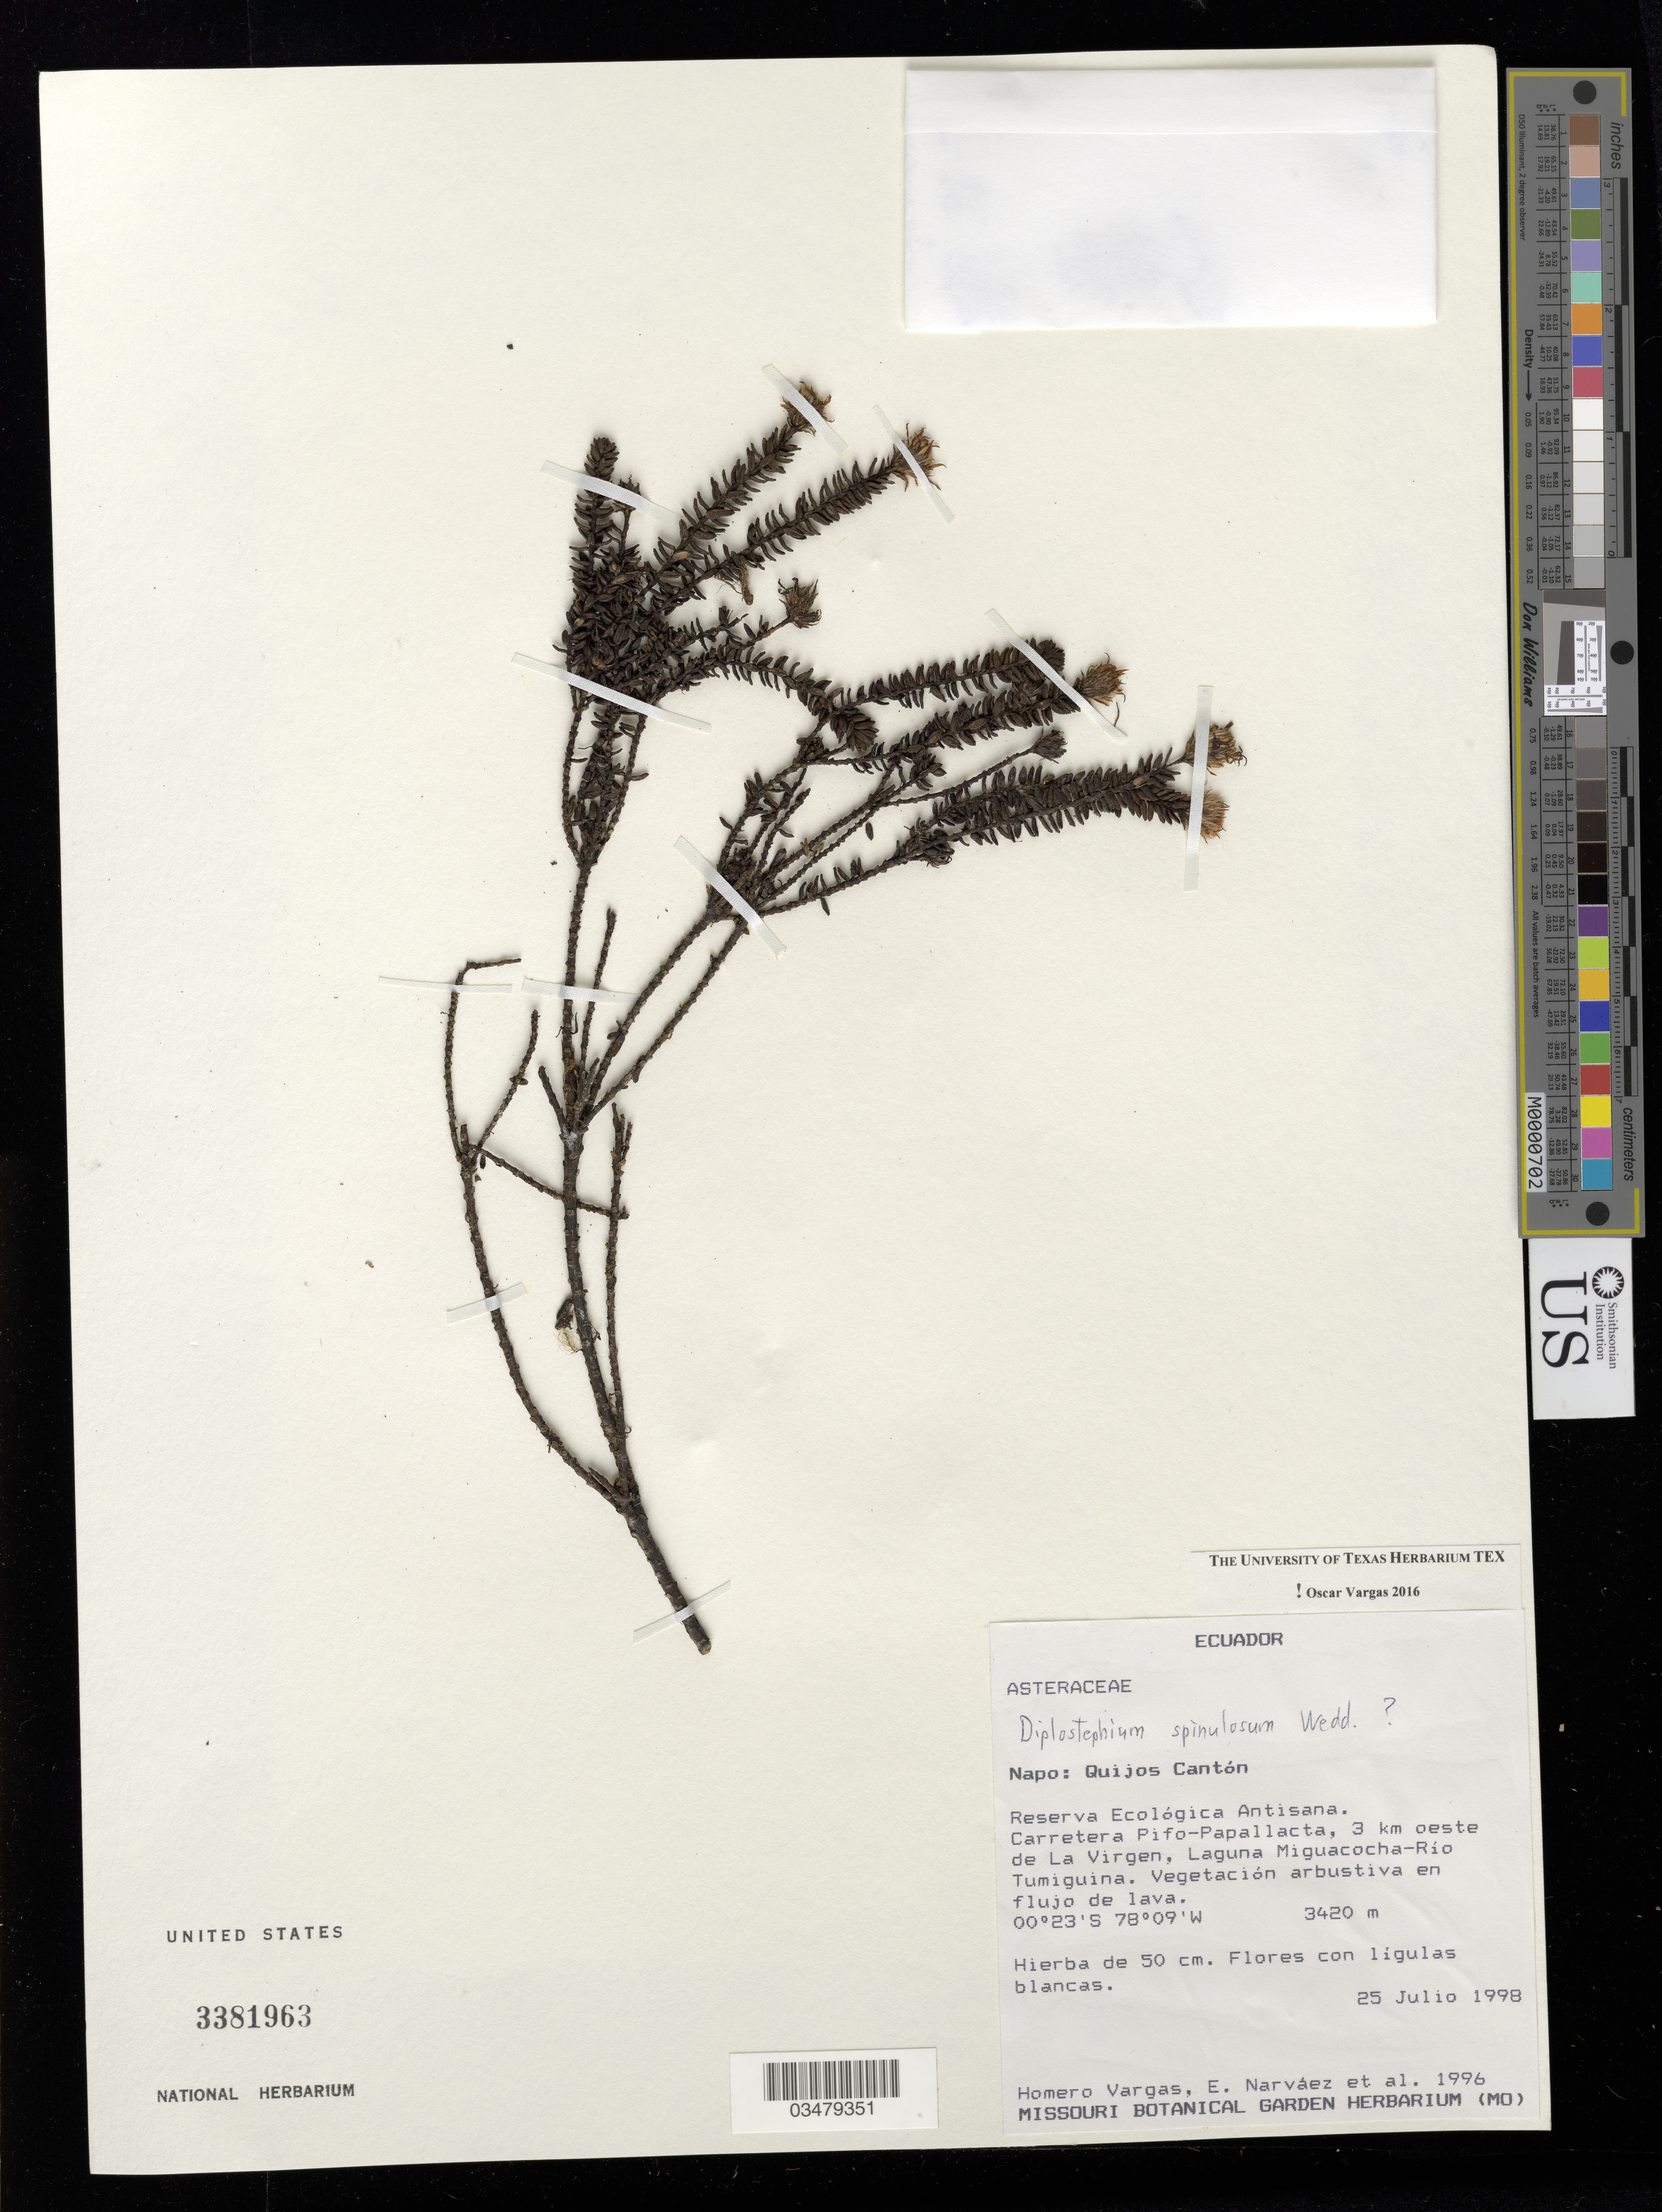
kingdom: Plantae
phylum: Tracheophyta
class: Magnoliopsida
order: Asterales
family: Asteraceae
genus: Diplostephium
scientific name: Diplostephium spinulosum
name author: Wedd.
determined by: Vargas, Oscar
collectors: H. Vargas, E. Narváez & et al.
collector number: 3420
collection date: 1998-07-25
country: Ecuador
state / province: Napo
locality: Quijos Canton, Reserva Ecologica Antisana, Carretera Pifo-Papallacta, 3 km oeste de la Virgen, Laguna Miguacocha-Rio Tumiguina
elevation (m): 3420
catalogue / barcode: US 3381963